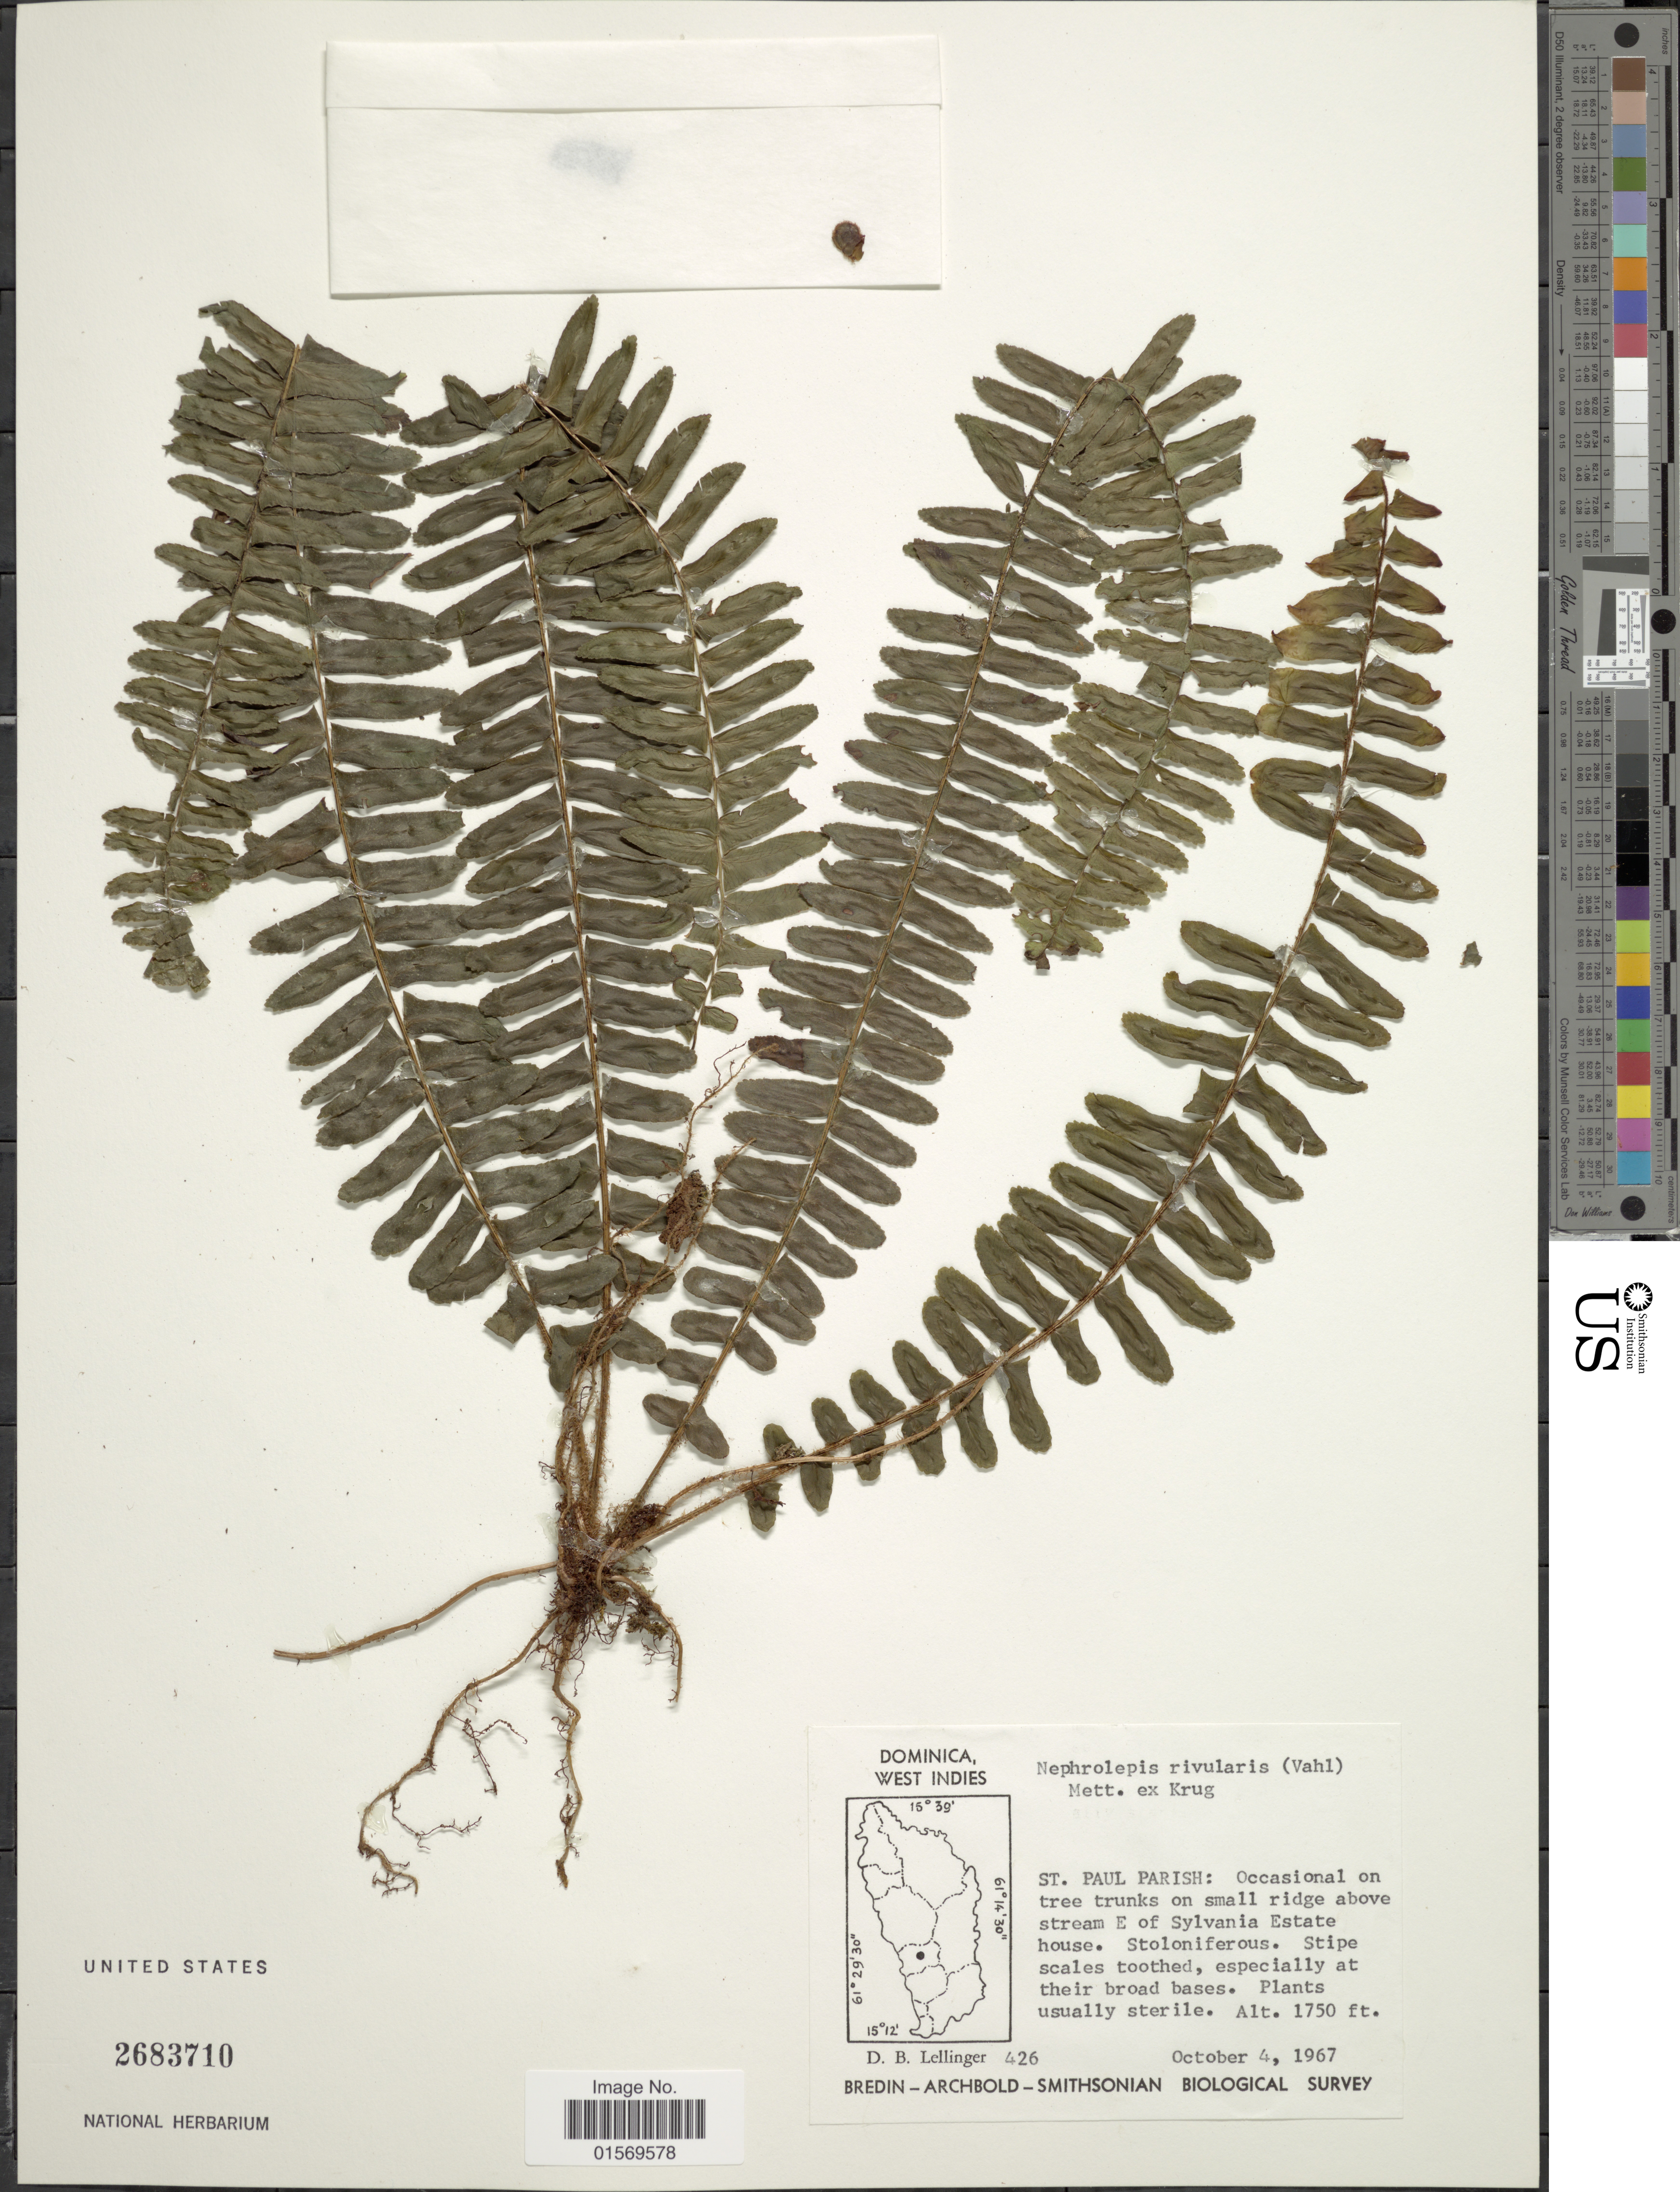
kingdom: Plantae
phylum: Tracheophyta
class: Polypodiopsida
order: Polypodiales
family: Nephrolepidaceae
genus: Nephrolepis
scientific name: Nephrolepis rivularis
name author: (Vahl) Mett. ex Krug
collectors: D. B. Lellinger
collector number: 426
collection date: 1967-10-04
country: Dominica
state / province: St. Paul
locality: St. John Parish: Occasional on tree trunks on small ridge above stream E of Sylvania Estate house.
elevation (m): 533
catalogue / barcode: US 2683710